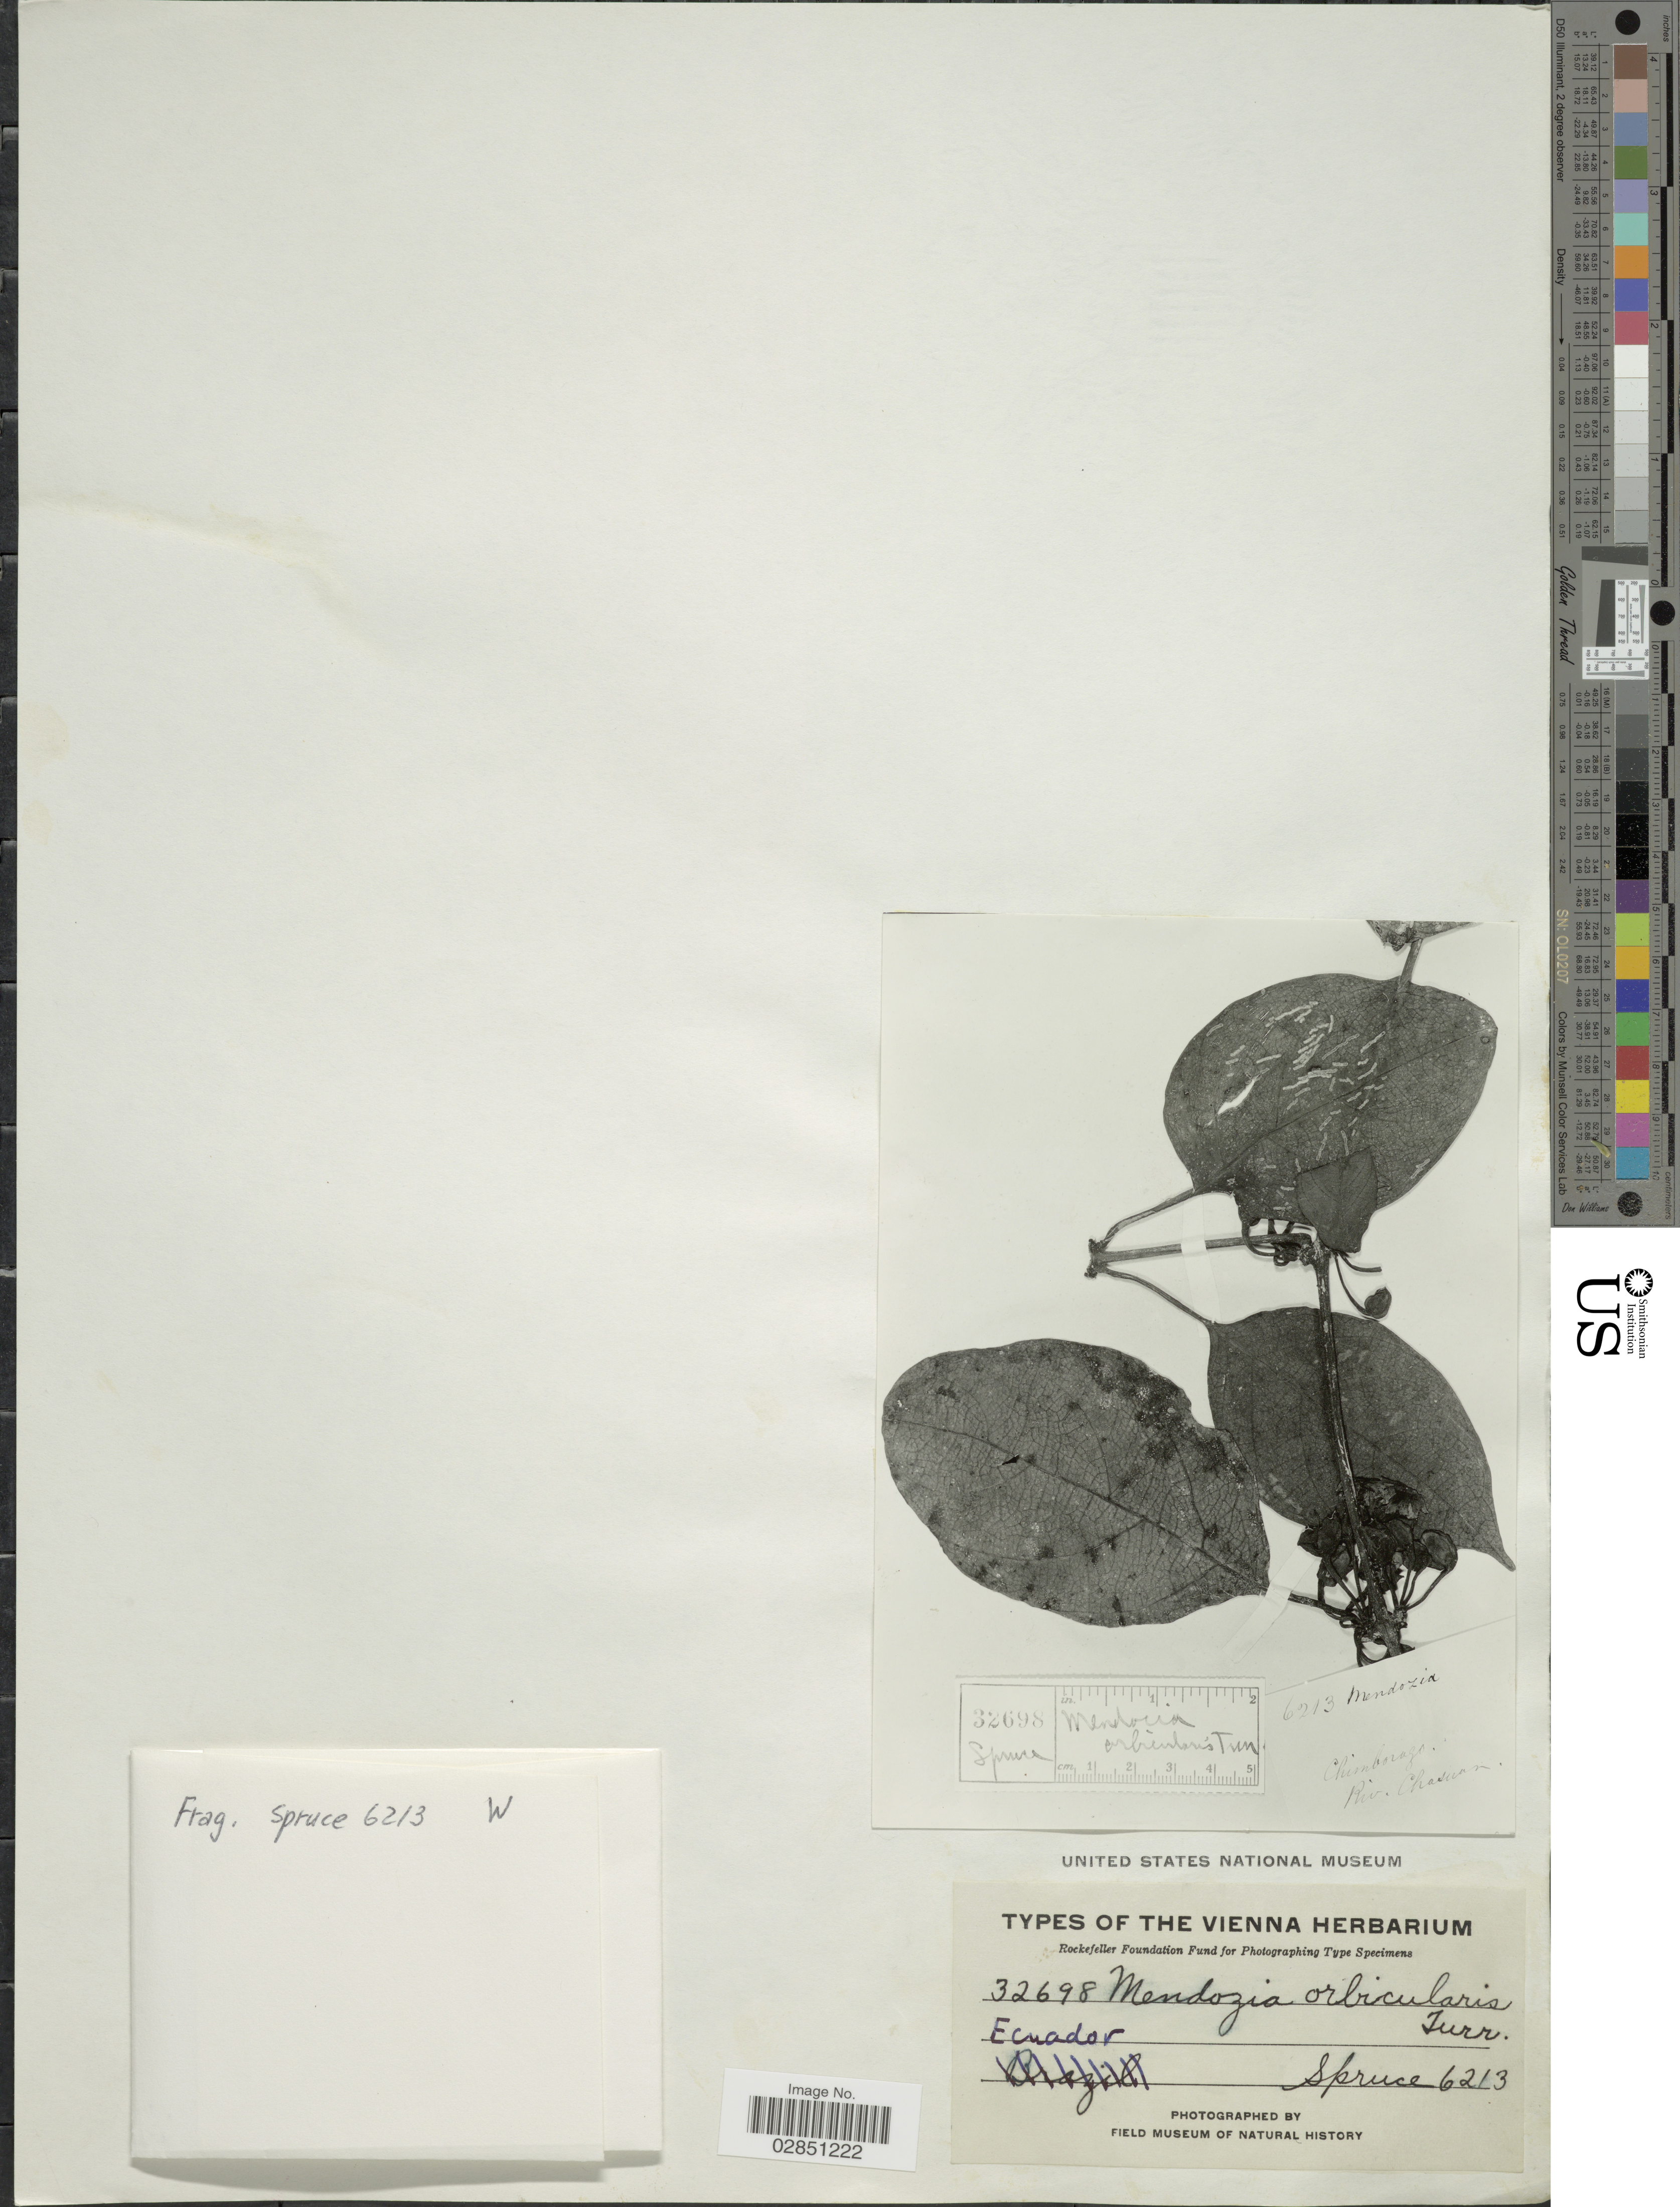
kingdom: Plantae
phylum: Tracheophyta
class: Magnoliopsida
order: Lamiales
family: Acanthaceae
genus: Mendoncia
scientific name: Mendoncia orbicularis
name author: Turrill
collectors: -. Spruce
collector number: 6231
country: Ecuador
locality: Chimborazo. Riv. Chasuan.